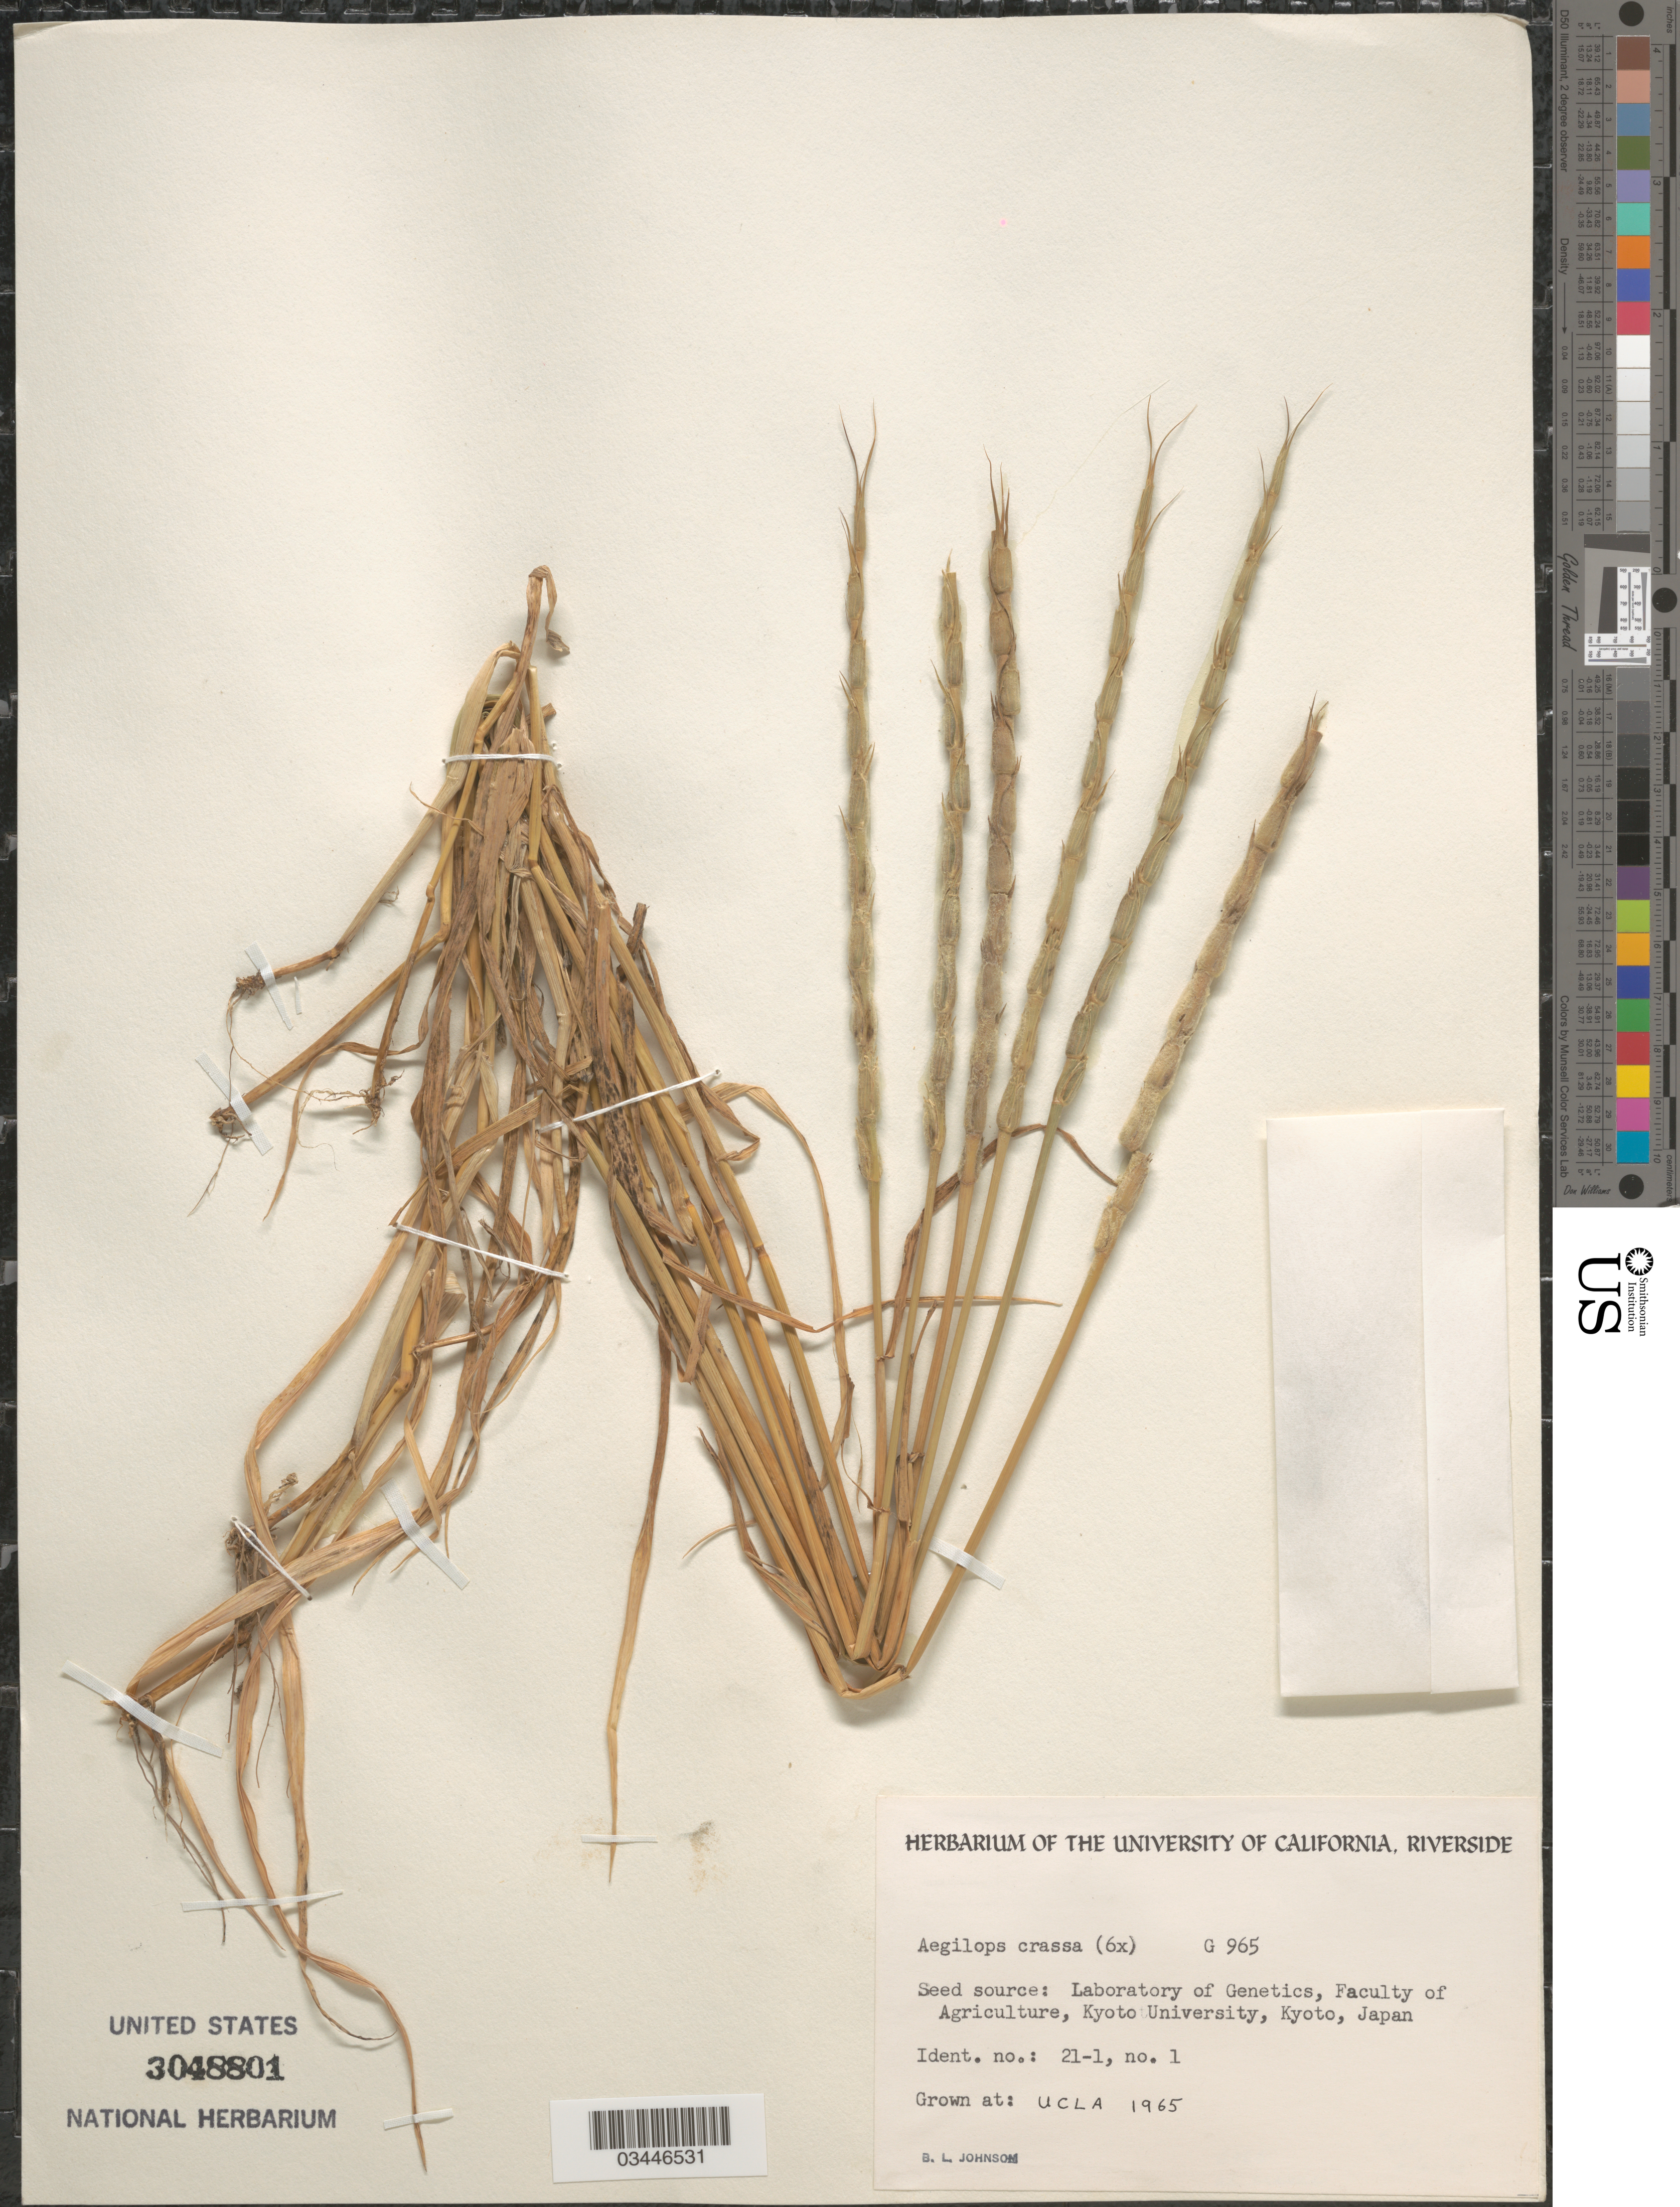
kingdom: Plantae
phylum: Tracheophyta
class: Liliopsida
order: Poales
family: Poaceae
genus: Aegilops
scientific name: Aegilops crassa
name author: Boiss.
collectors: B. Johnson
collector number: G965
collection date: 1965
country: United States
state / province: California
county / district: Los Angeles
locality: UCLA.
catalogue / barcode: US 3048801